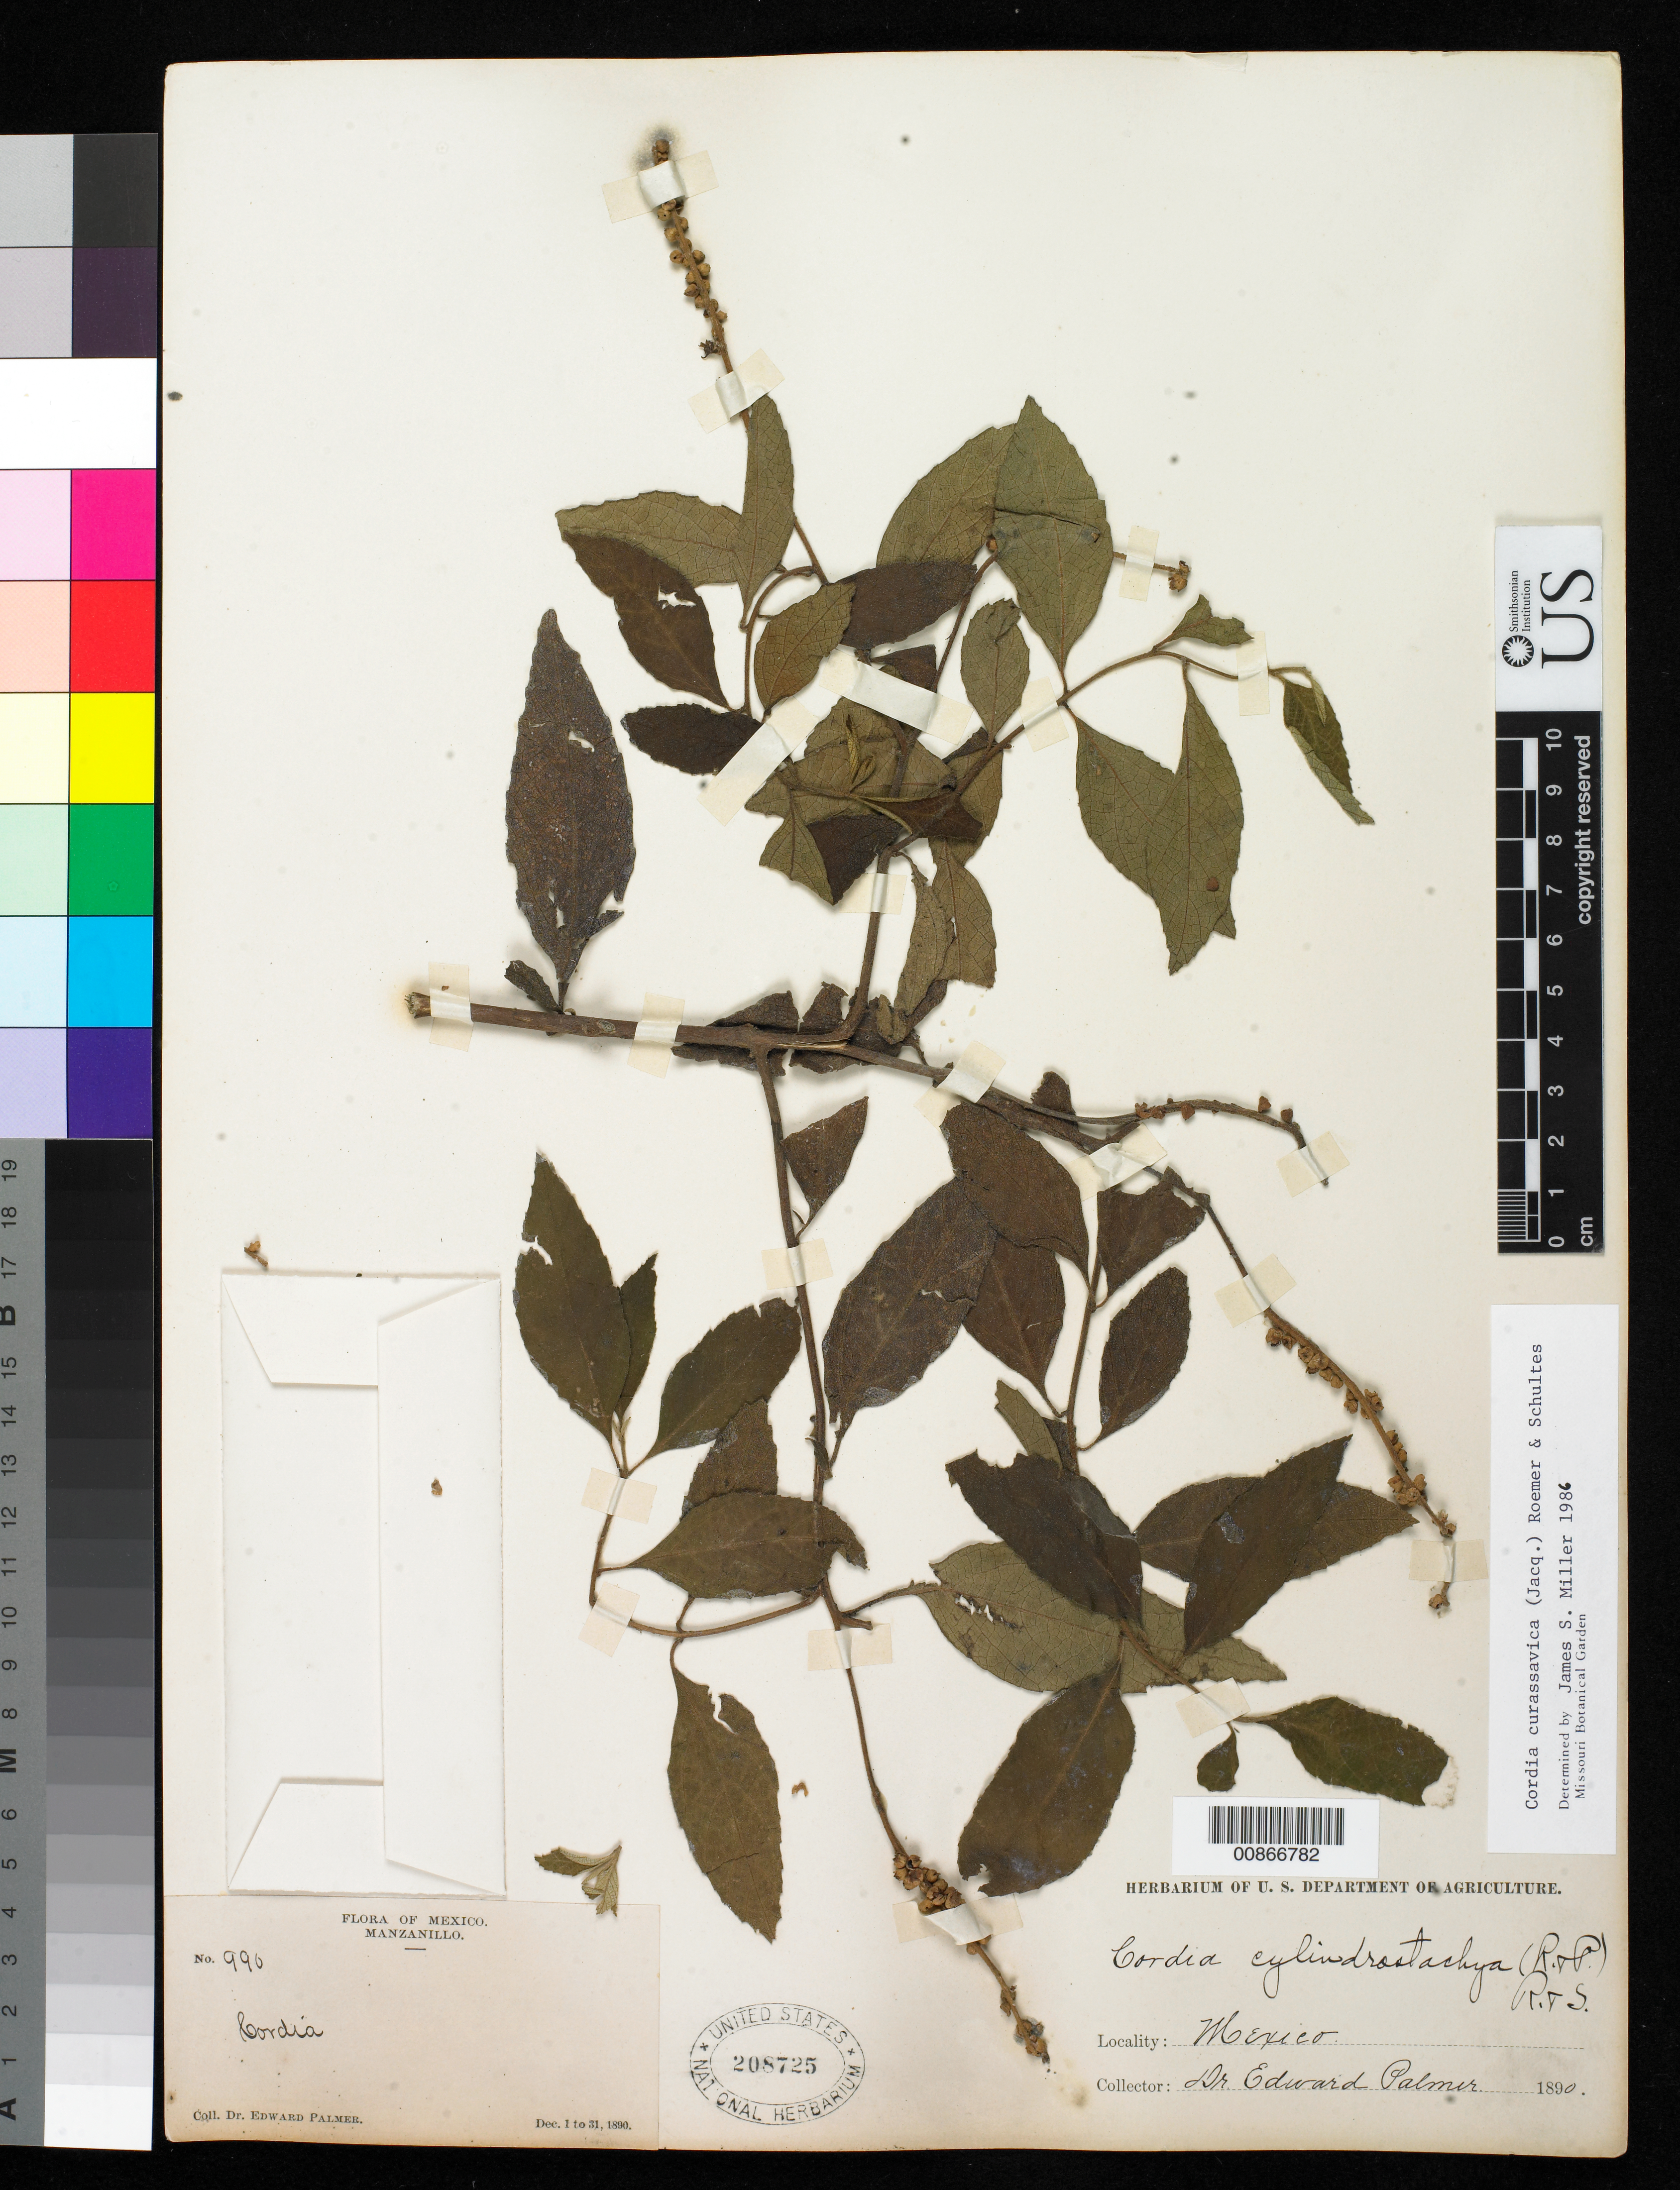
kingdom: Plantae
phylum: Tracheophyta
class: Magnoliopsida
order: Boraginales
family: Cordiaceae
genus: Cordia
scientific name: Cordia curassavica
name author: (Jacq.) Roem. & Schult.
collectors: E. Palmer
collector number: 990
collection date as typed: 01 Dec 1890 to 31 Dec 1890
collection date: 1890-12-01/1890-12-31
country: Mexico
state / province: Colima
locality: Manzanillo, Colima.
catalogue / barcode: US 208725